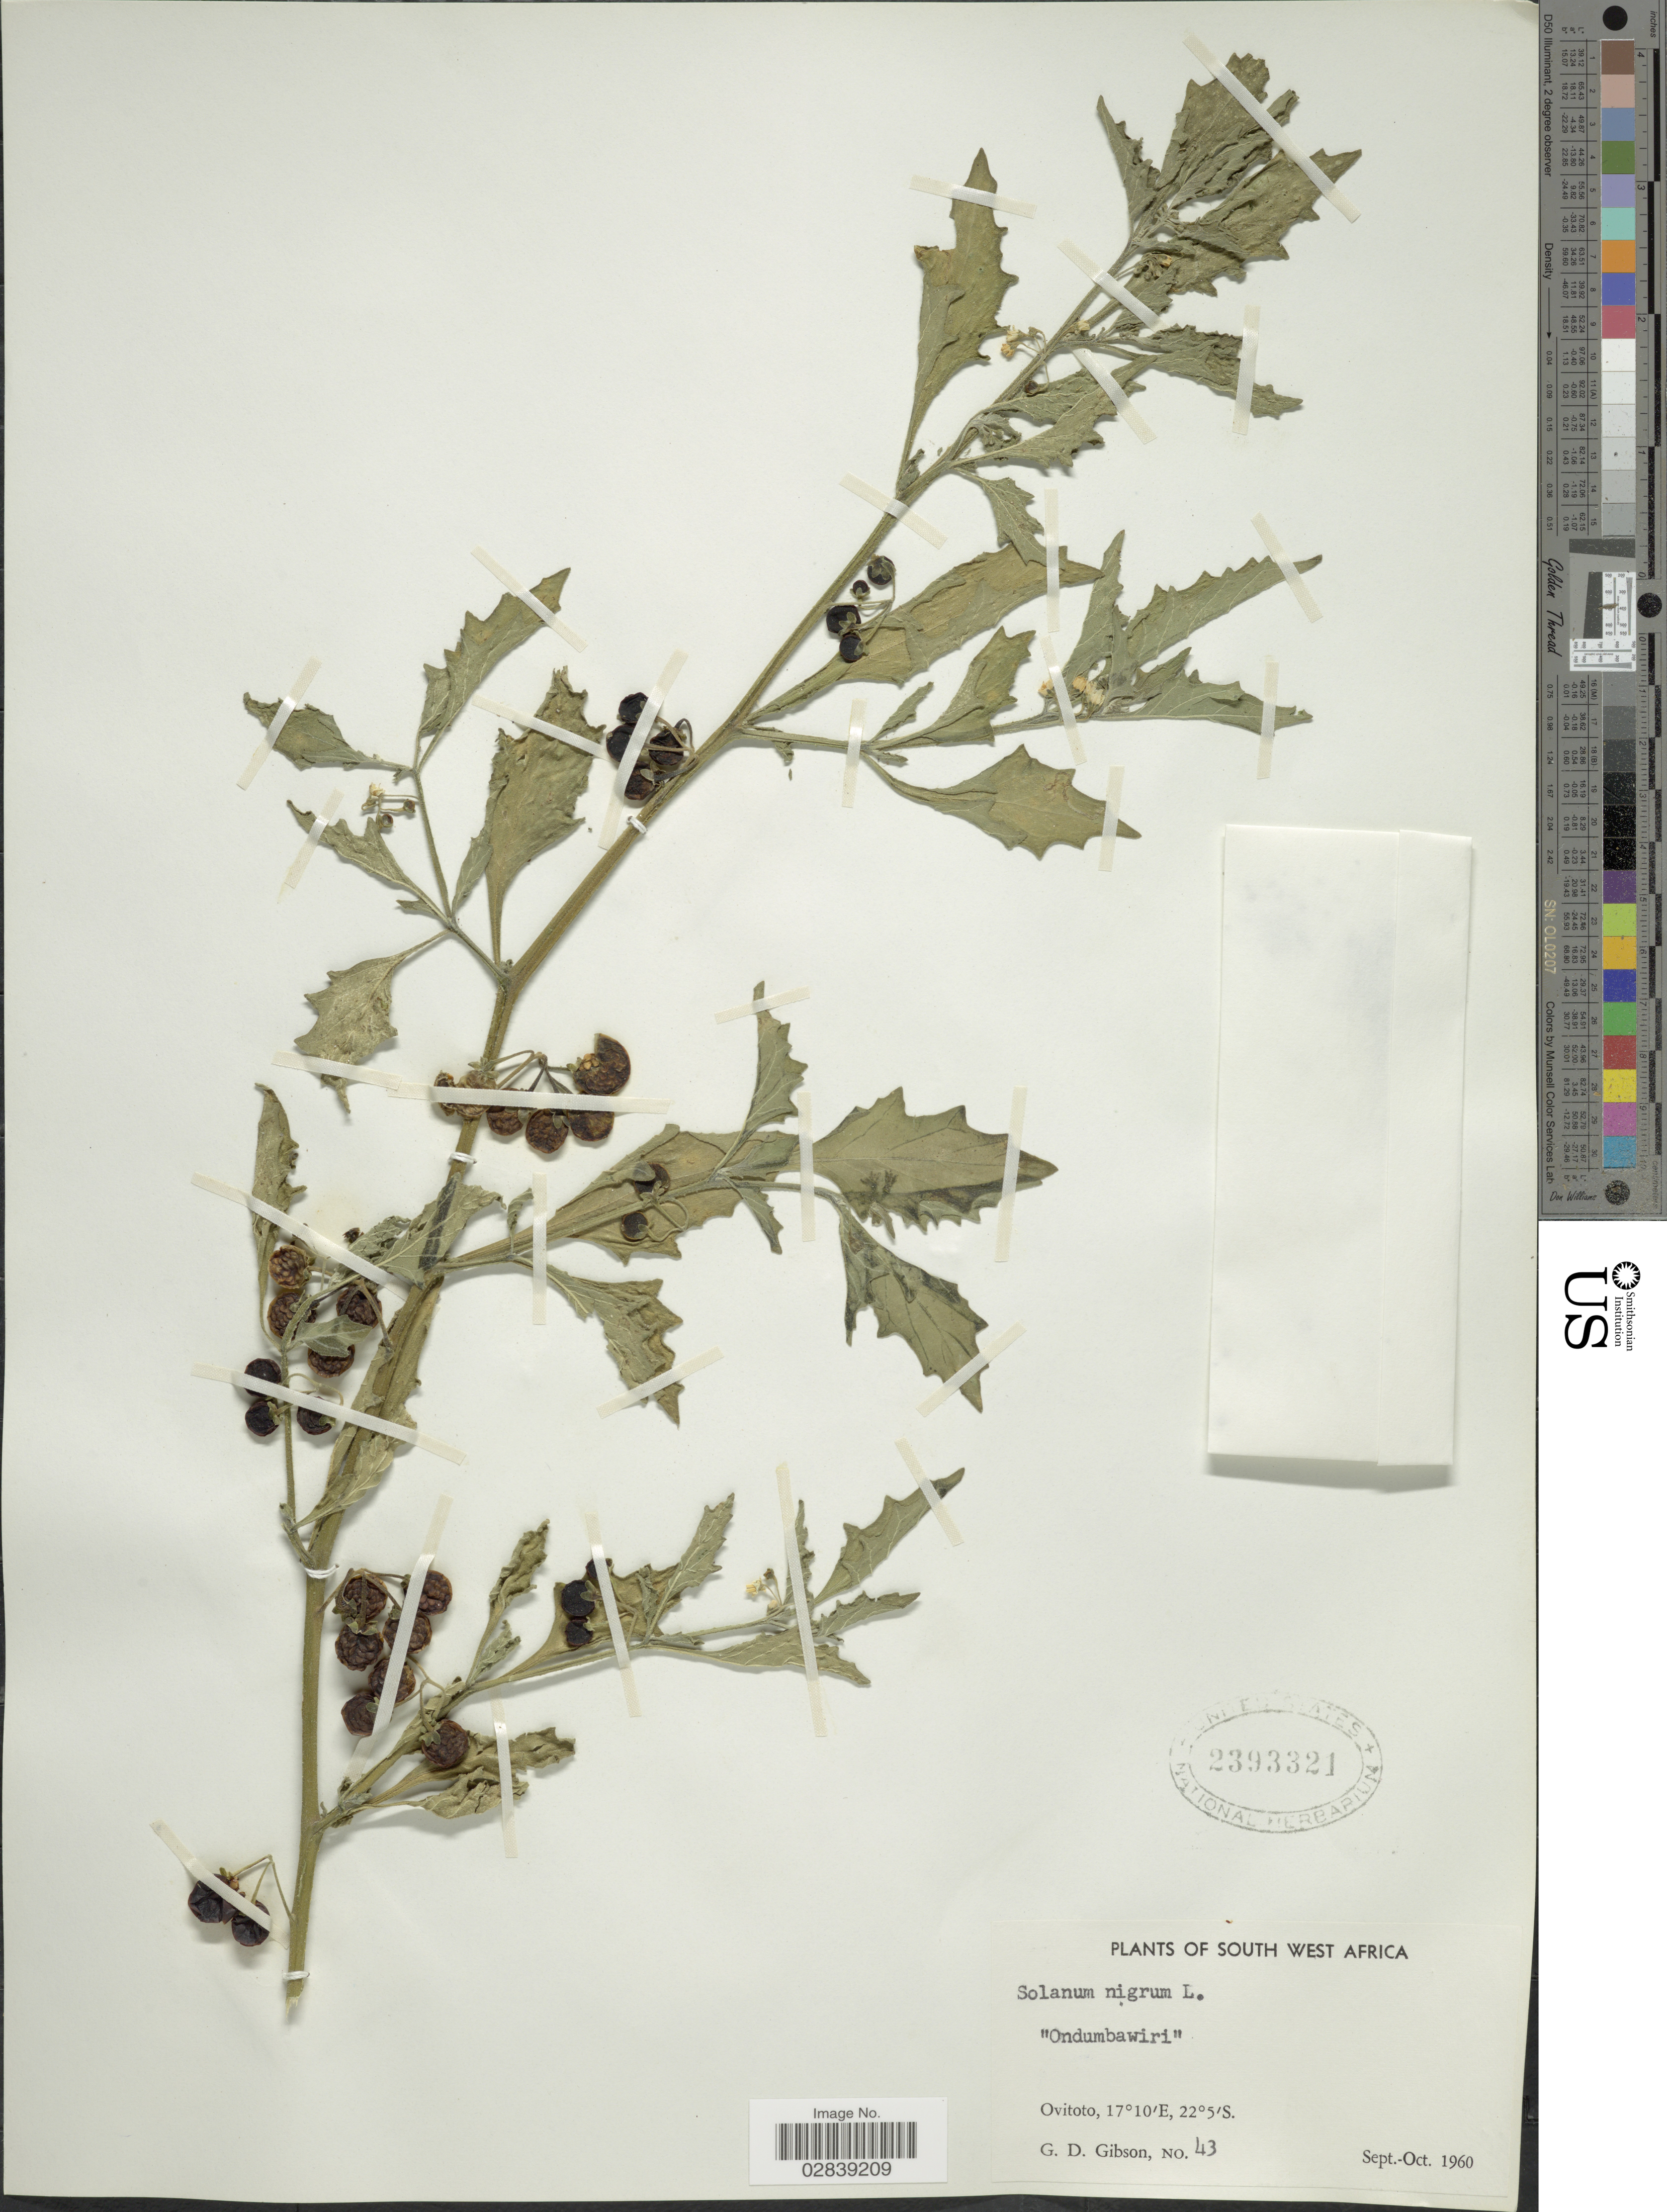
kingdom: Plantae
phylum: Tracheophyta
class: Magnoliopsida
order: Solanales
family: Solanaceae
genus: Solanum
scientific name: Solanum nigrum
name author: L.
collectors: G. D. Gibson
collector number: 43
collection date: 1960-09/1960-10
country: Namibia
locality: South West Africa. Ovitoto.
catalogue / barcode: US 2393321